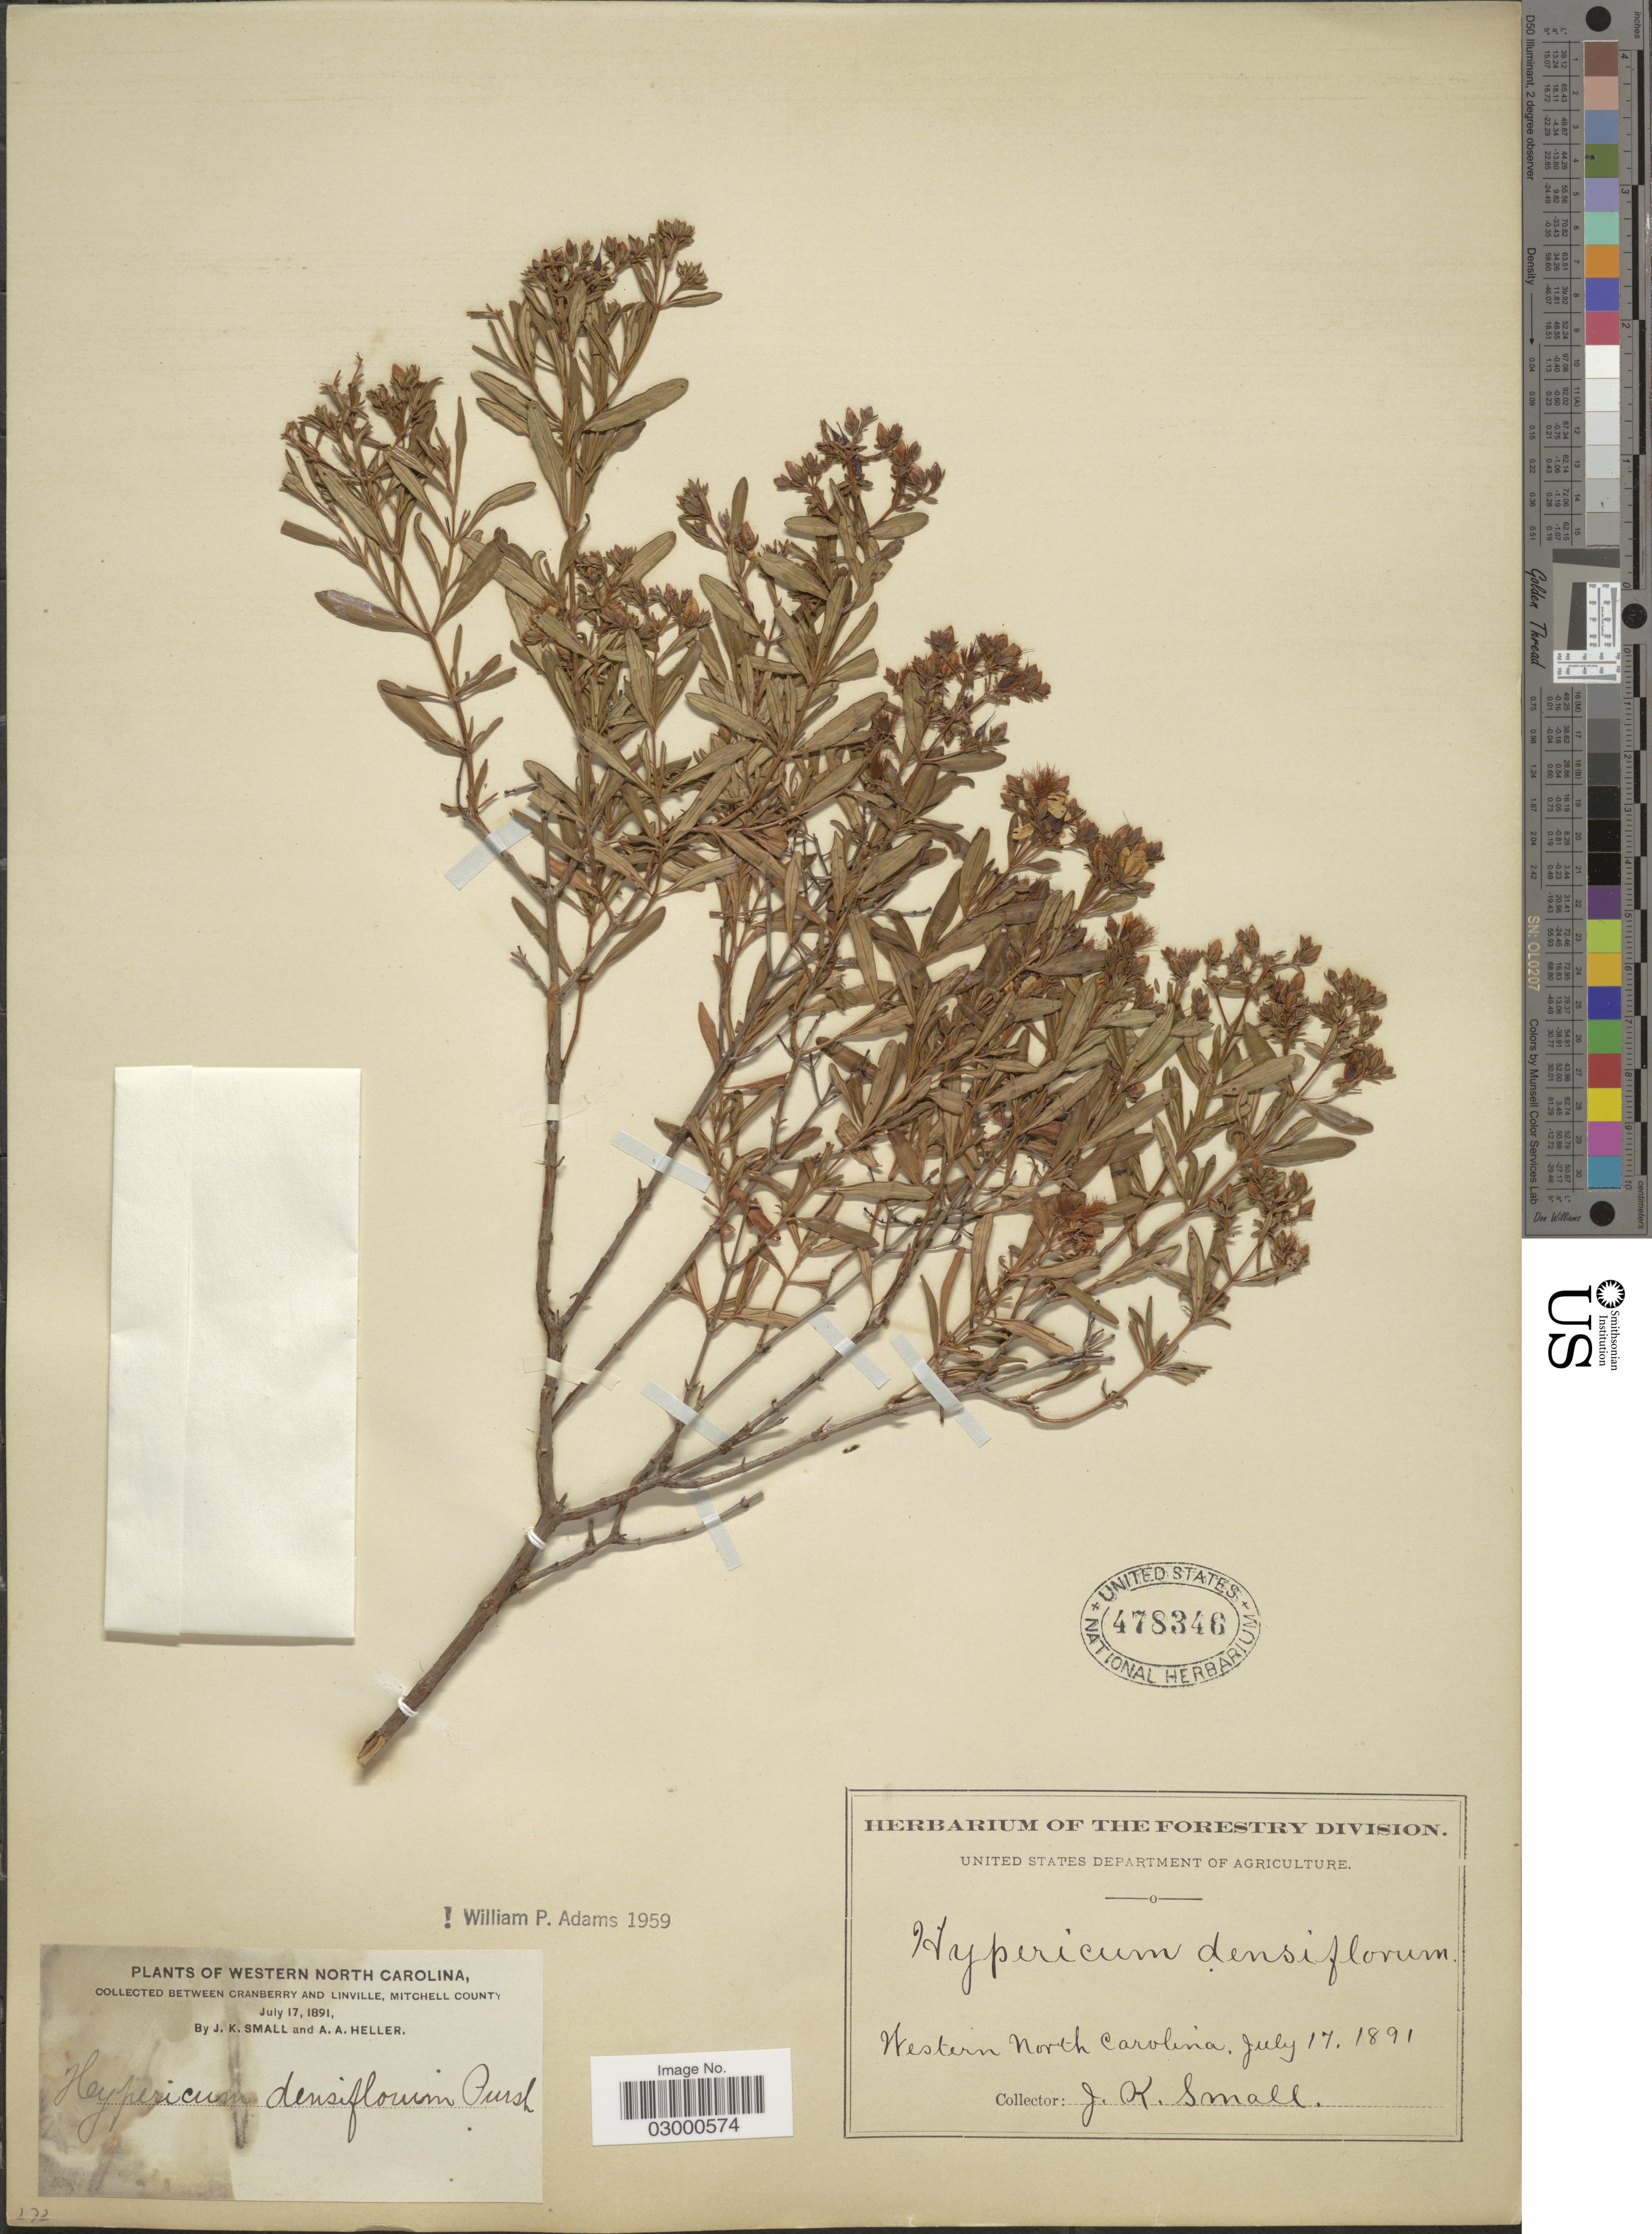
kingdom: Plantae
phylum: Tracheophyta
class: Magnoliopsida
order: Malpighiales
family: Hypericaceae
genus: Hypericum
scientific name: Hypericum densiflorum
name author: Pursh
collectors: J. K. Small & A. A. Heller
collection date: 1891-07-17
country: United States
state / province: North Carolina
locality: Western North Carolina, between Cranberry and Linville, Mitchell County.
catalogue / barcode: US 478346